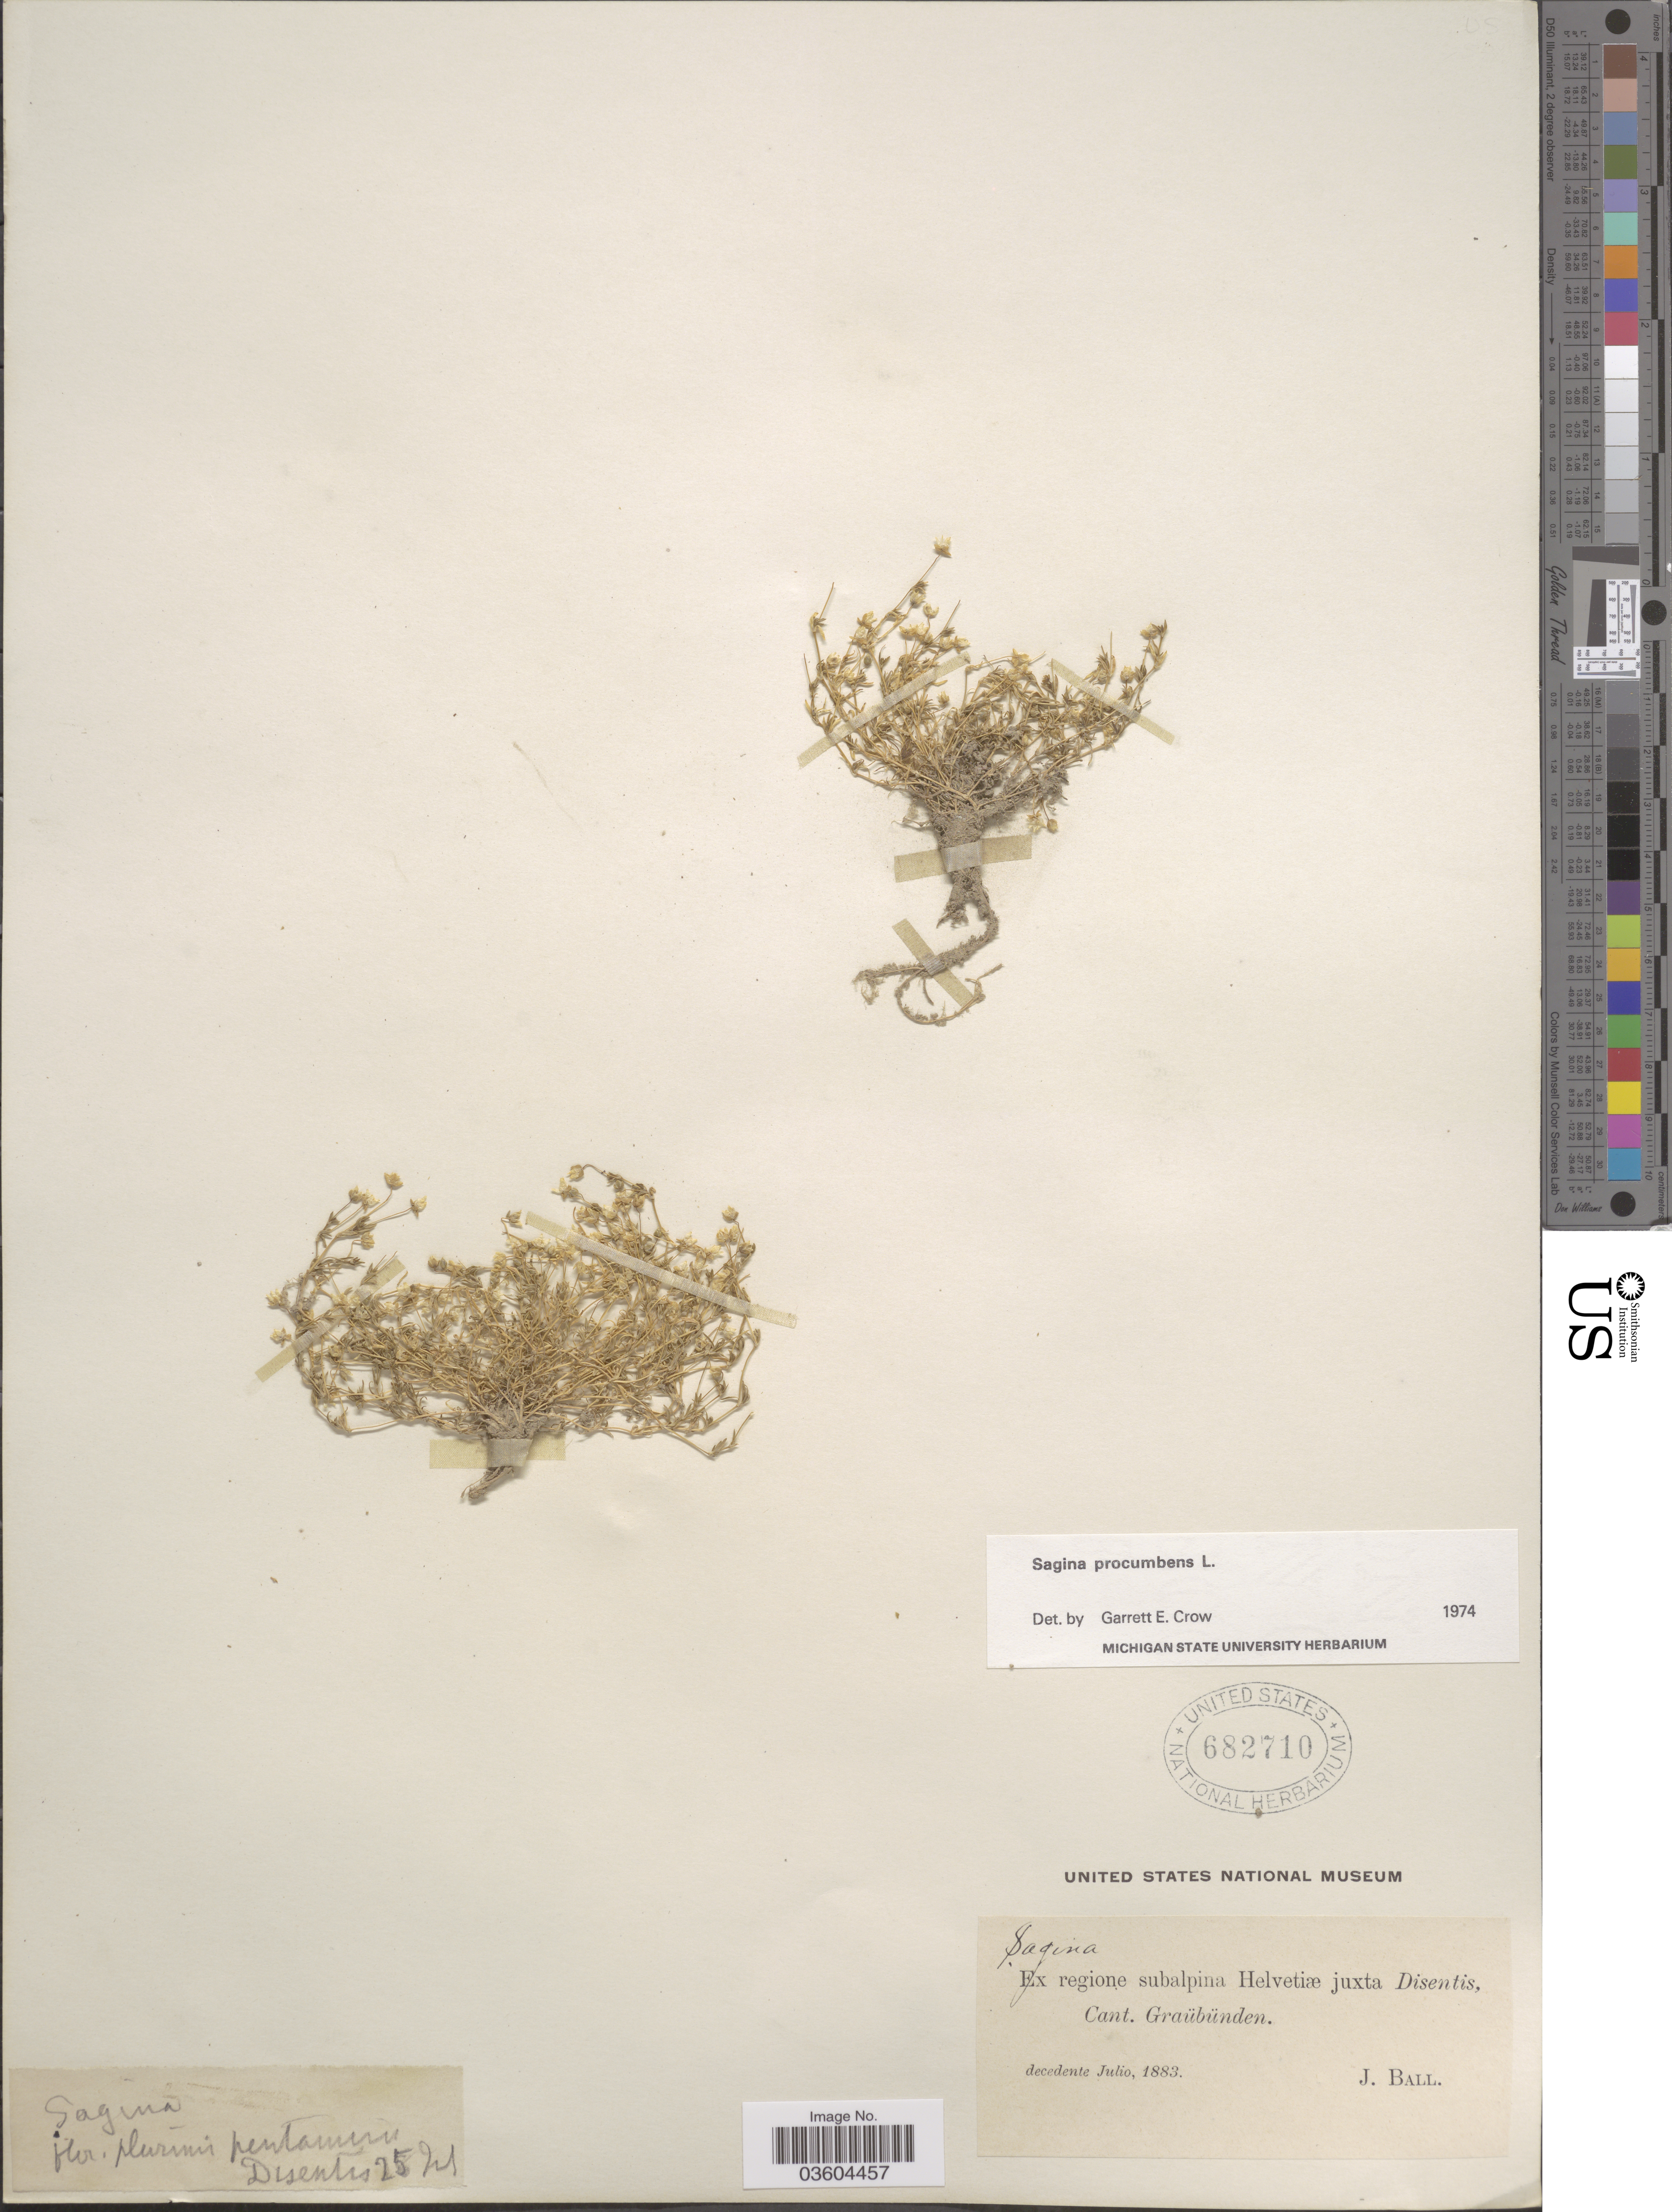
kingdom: Plantae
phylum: Tracheophyta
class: Magnoliopsida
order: Caryophyllales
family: Caryophyllaceae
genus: Sagina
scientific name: Sagina procumbens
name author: L.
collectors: J. Ball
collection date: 1883-07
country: Switzerland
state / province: Graubunden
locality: Ex regione subalpina Helvetiæ juxta Disentis, Cant. Graübünden.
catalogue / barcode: US 682710